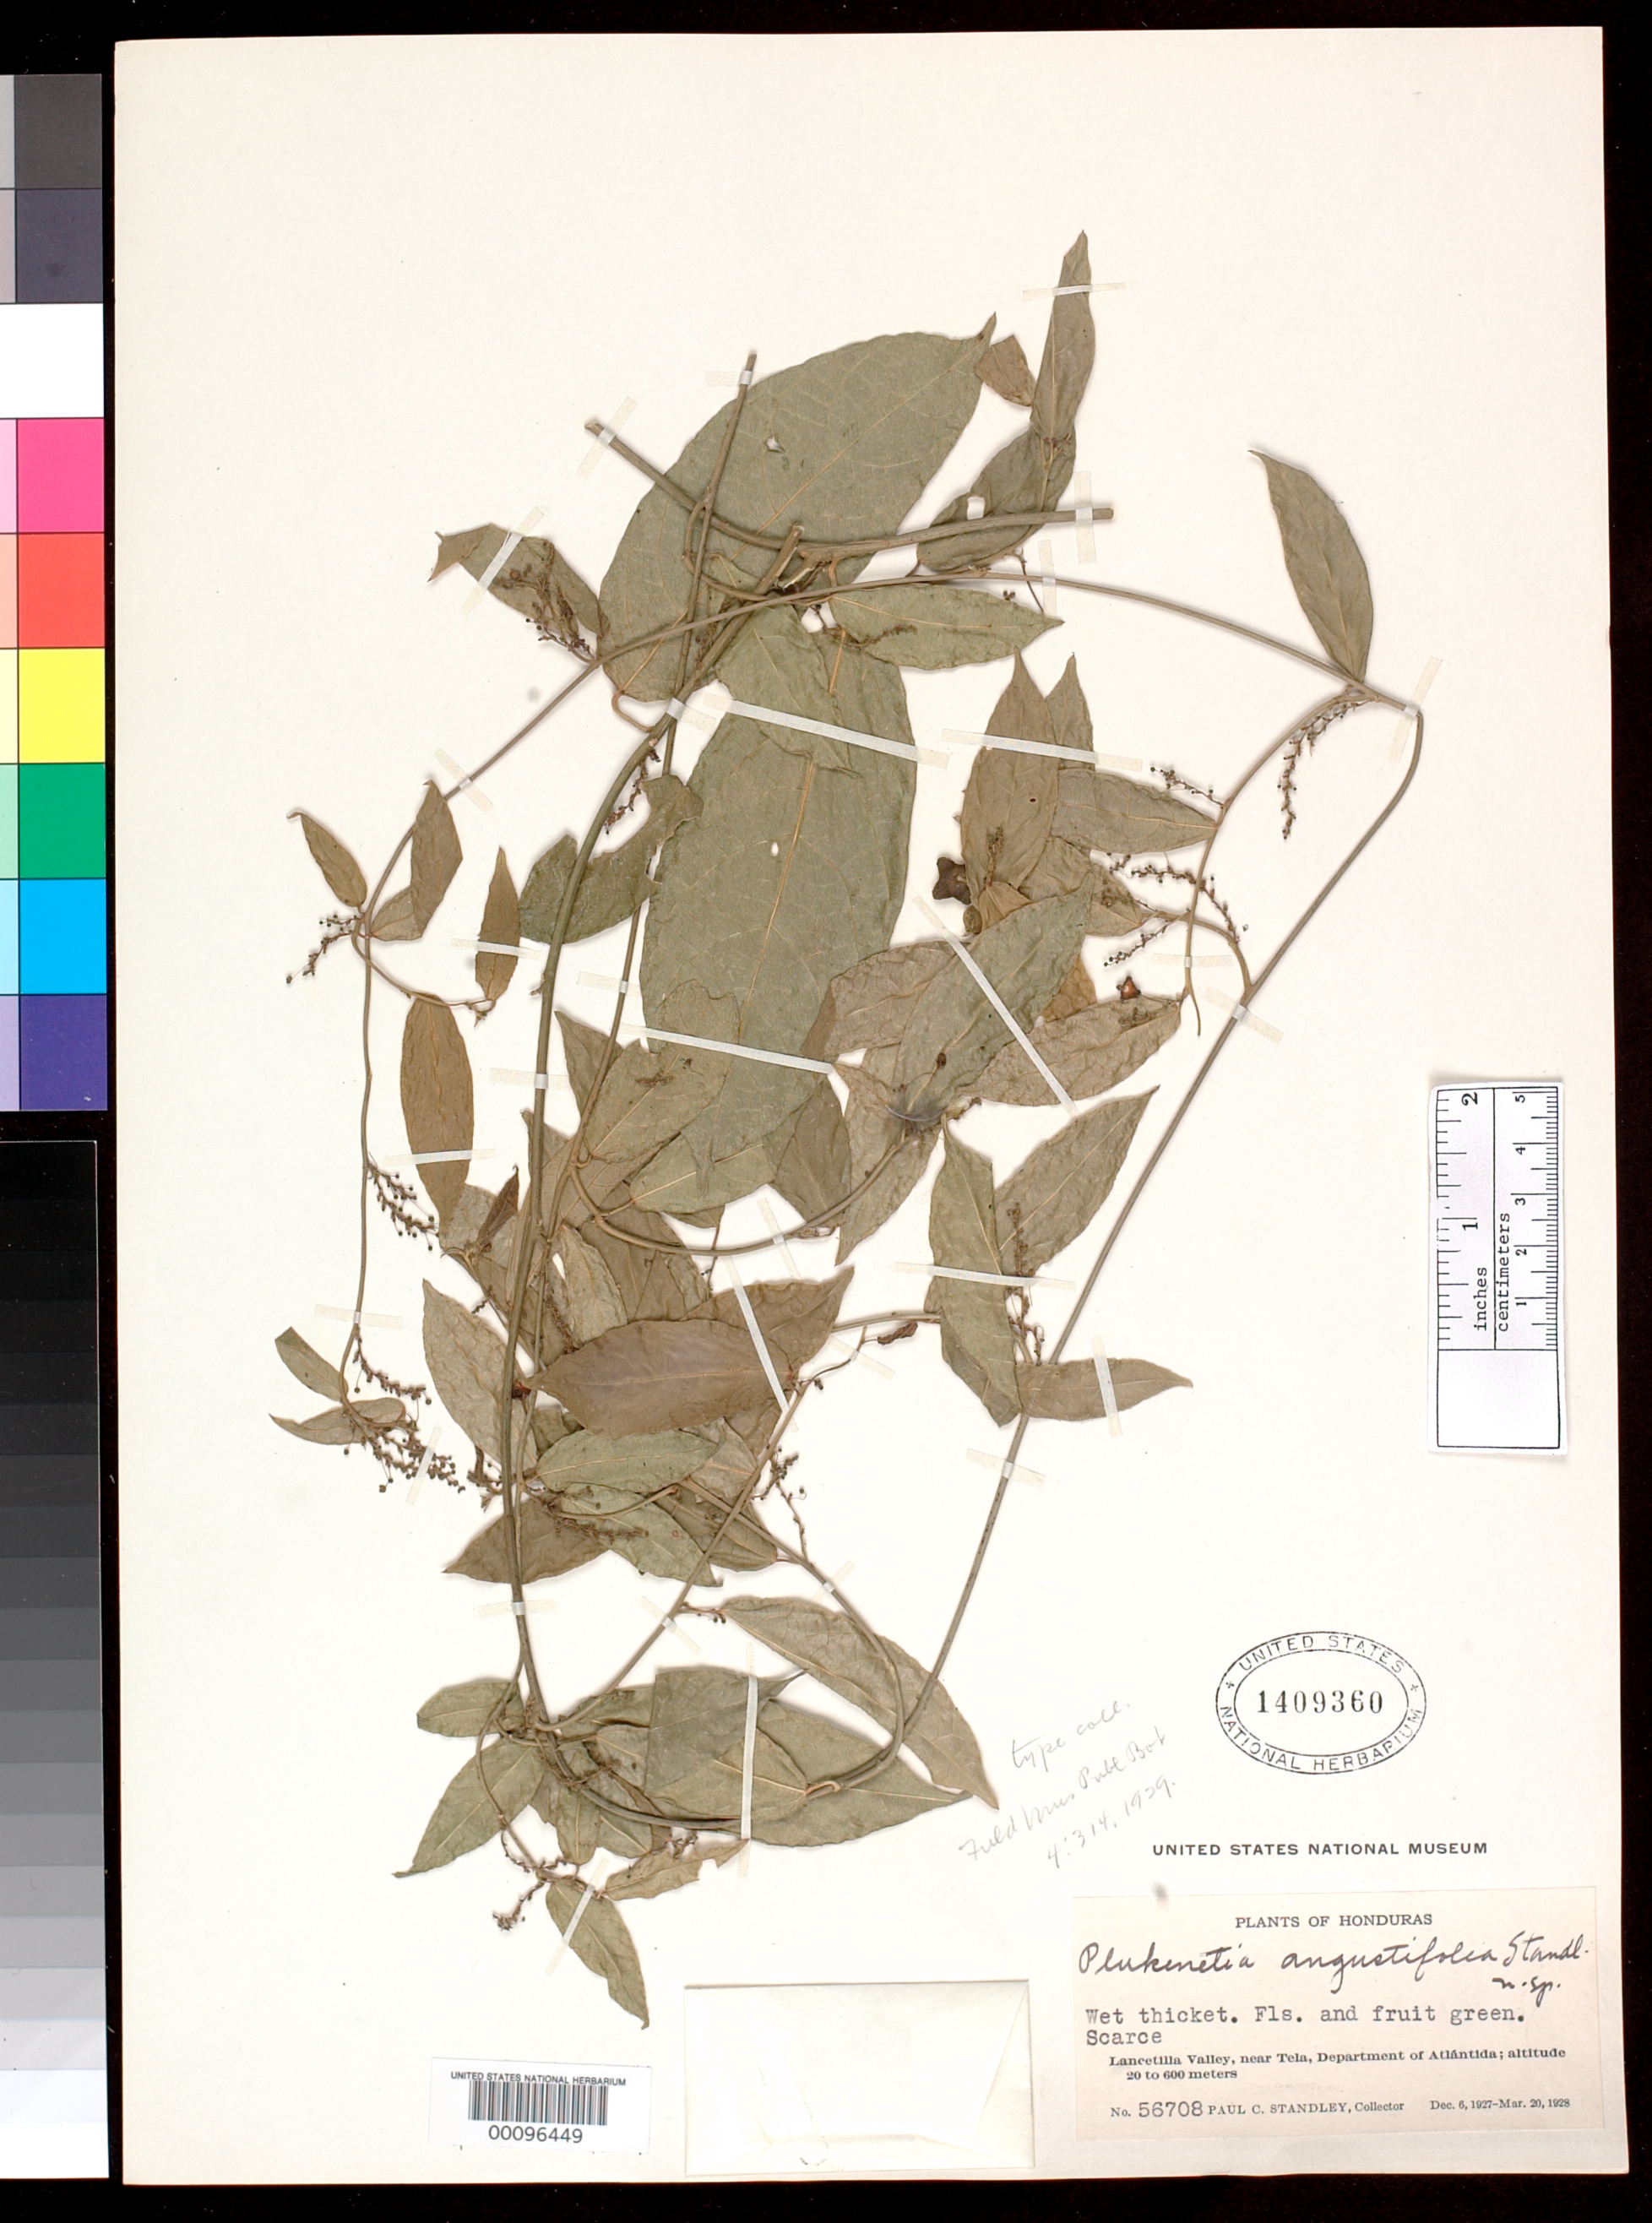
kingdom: Plantae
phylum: Tracheophyta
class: Magnoliopsida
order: Malpighiales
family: Euphorbiaceae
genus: Plukenetia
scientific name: Plukenetia angustifolia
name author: Standl.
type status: Isotype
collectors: P. C. Standley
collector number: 56708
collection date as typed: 06 Dec 1927 to 20 Mar 1928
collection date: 1927-12-06/1928-03-20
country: Honduras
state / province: Atlántida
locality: Lancetilla Valley, near Tela.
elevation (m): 20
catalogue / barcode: US 1409360